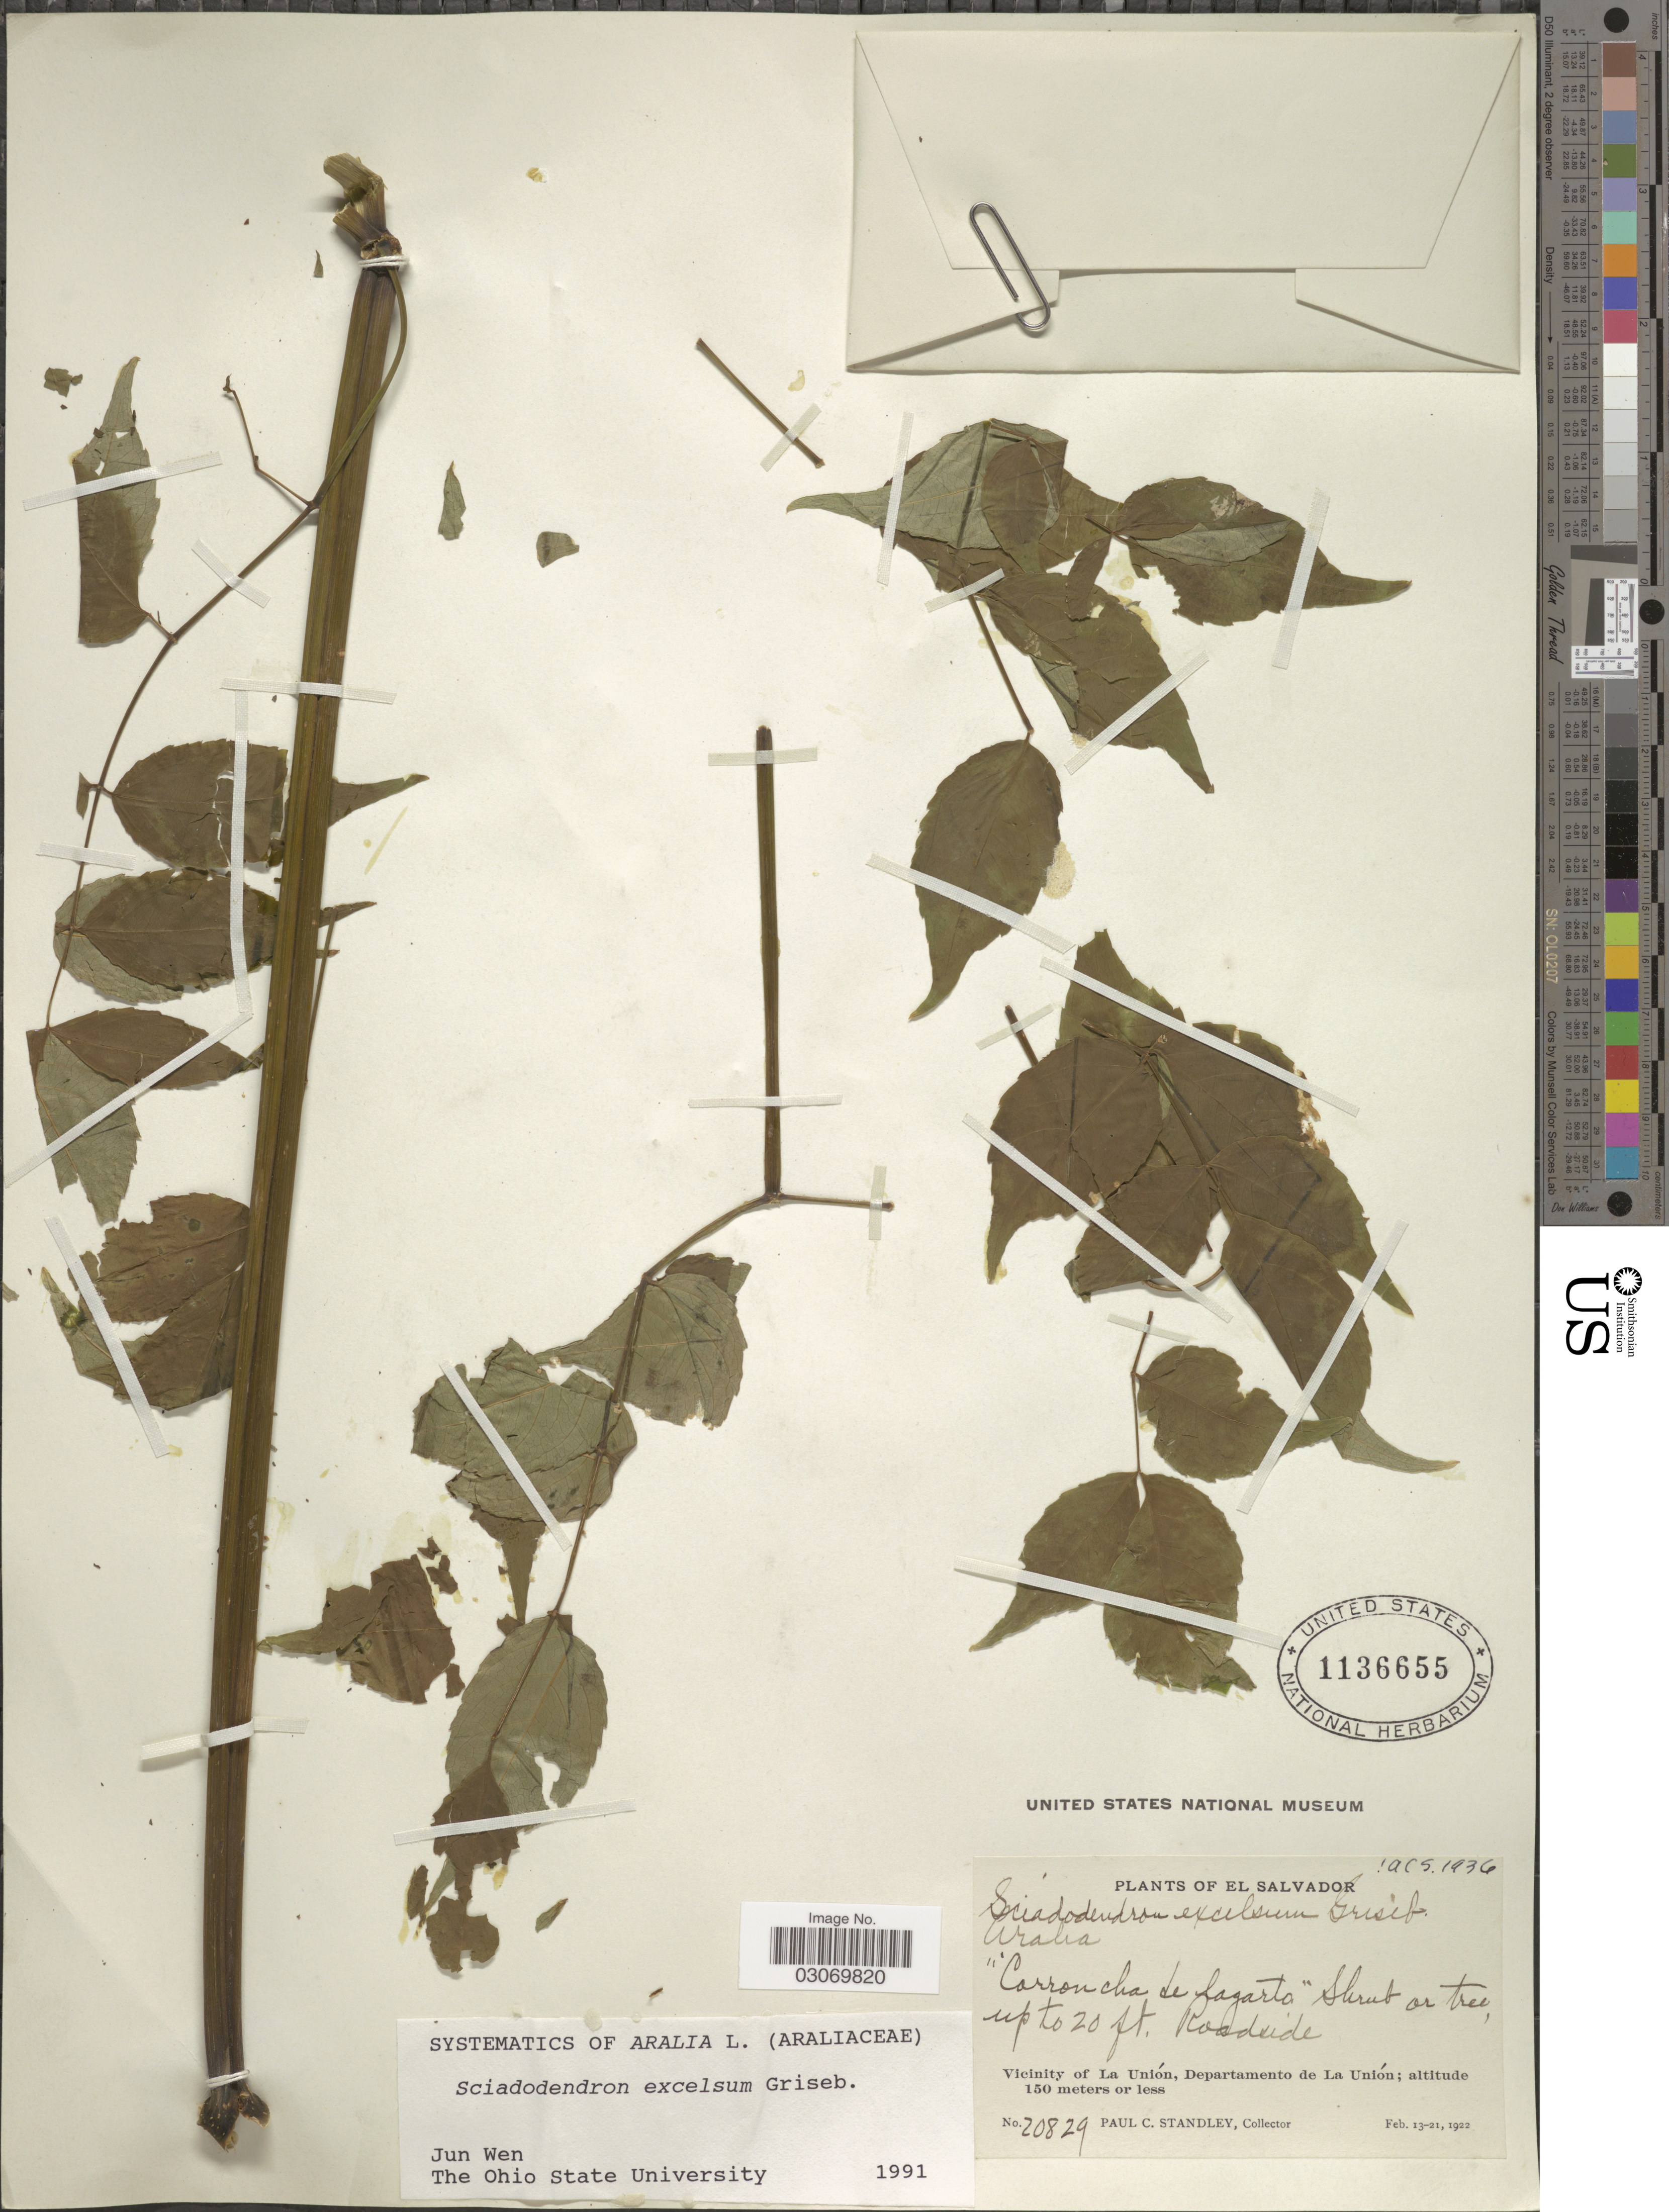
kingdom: Plantae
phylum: Tracheophyta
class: Magnoliopsida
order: Apiales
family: Araliaceae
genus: Sciadodendron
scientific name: Sciadodendron excelsum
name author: Griseb.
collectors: P. C. Standley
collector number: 20829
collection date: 1922-02-13/1922-02-21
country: El Salvador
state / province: La Union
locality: Carroncha de lagarto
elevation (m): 150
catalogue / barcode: US 1136655